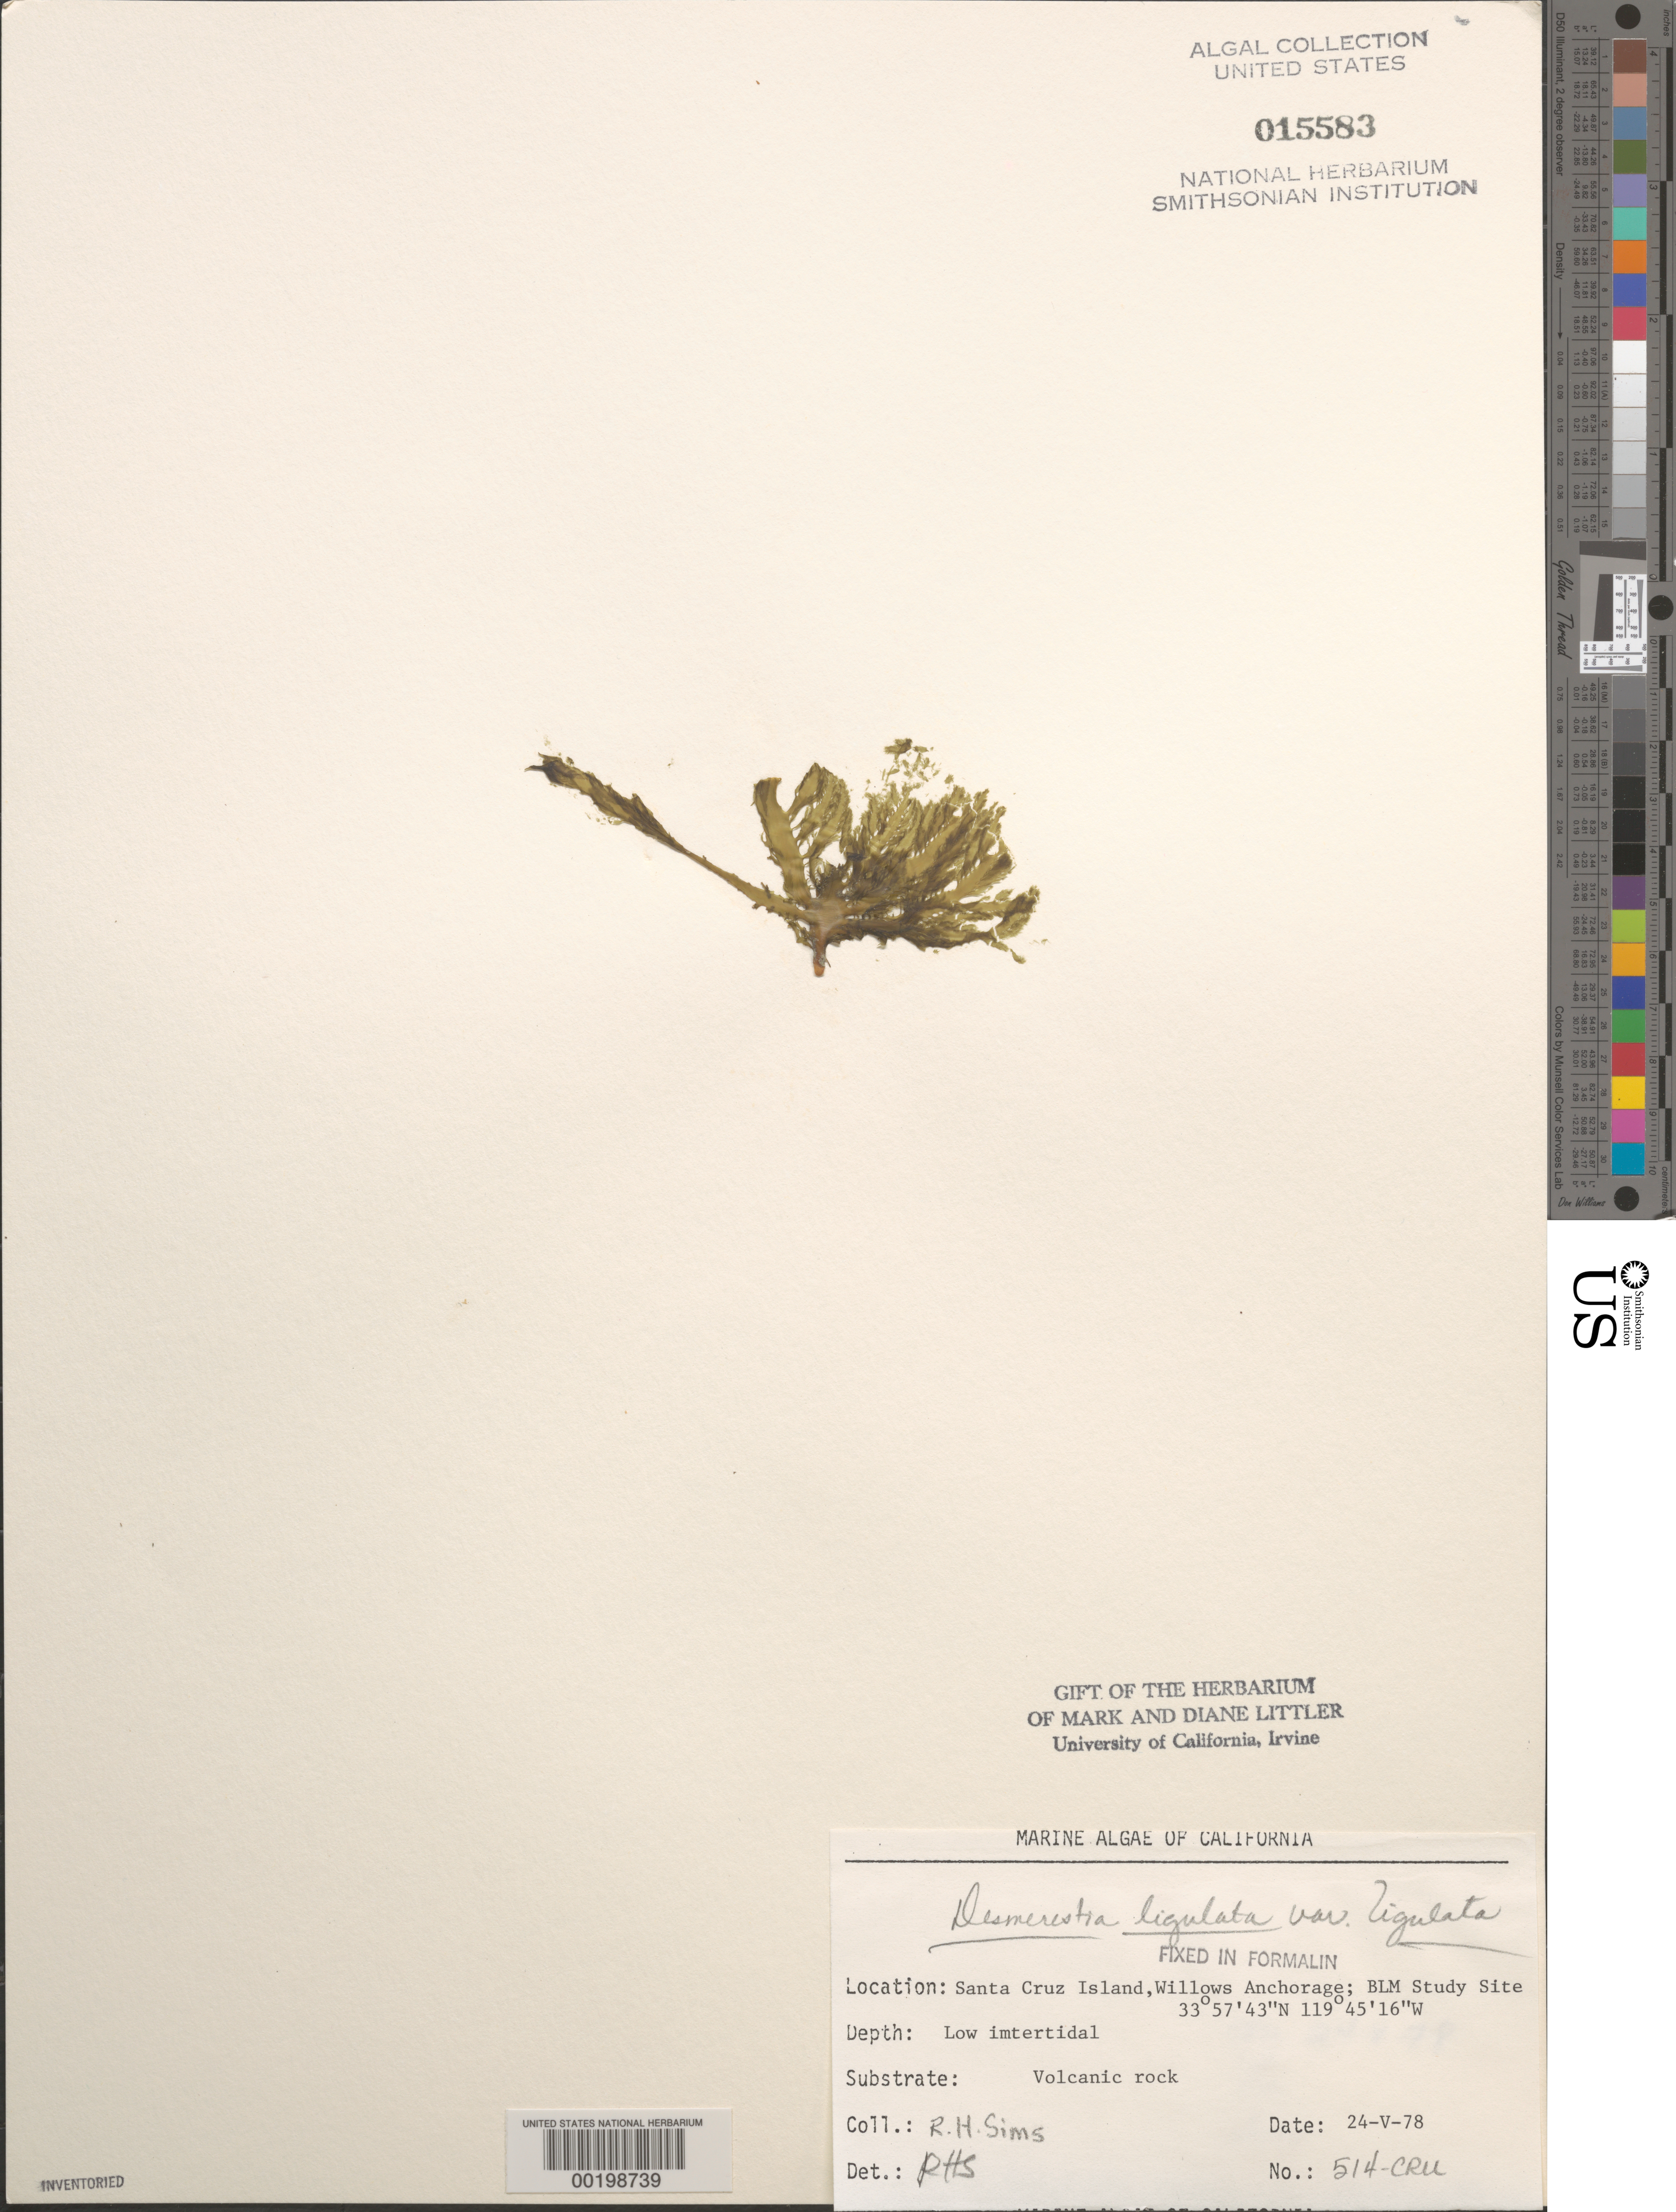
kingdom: Chromista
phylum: Ochrophyta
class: Phaeophyceae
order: Desmarestiales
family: Desmarestiaceae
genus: Desmarestia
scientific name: Desmarestia ligulata var. ligulata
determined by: Sims, Robert H.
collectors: R. H. Sims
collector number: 514-cru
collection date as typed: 24 May 1978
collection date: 1978-05-24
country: United States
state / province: California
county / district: Santa Barbara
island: Santa Cruz Island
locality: Willows Anchorage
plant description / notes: BLM-SOCALBIGHT Rocky Intertidal Survey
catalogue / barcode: US 15583